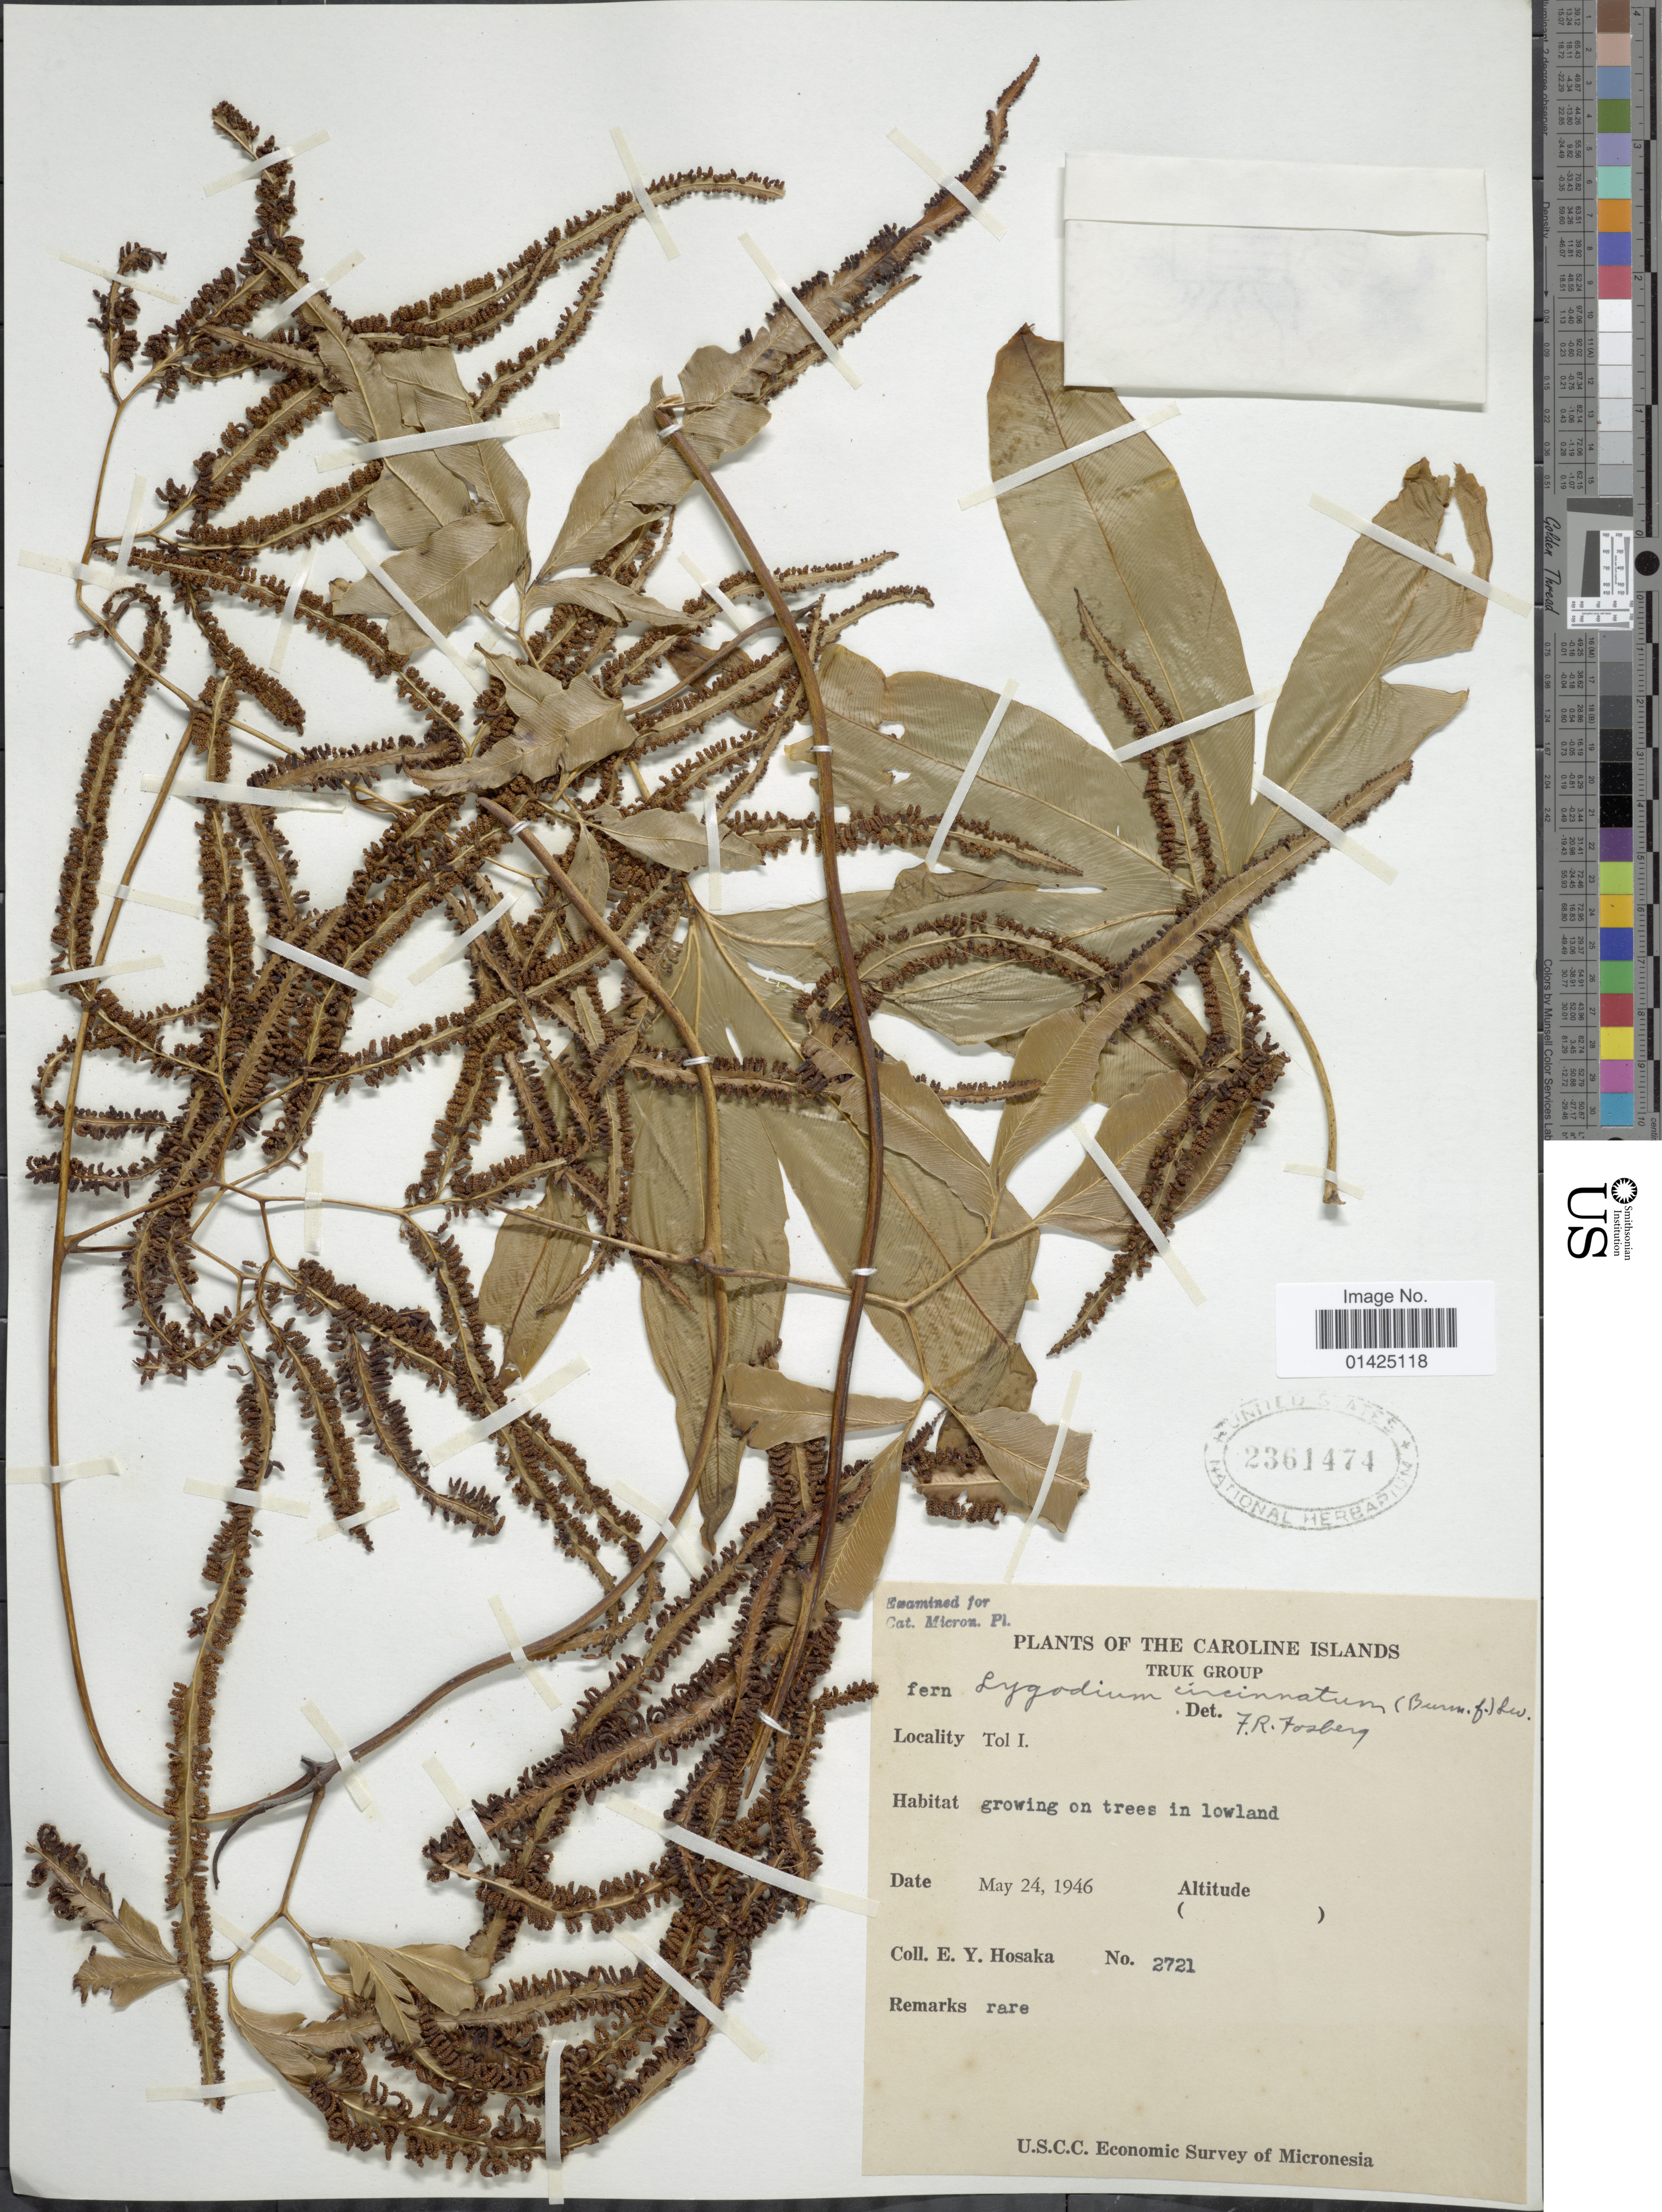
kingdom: Plantae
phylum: Tracheophyta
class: Polypodiopsida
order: Schizaeales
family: Lygodiaceae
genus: Lygodium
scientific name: Lygodium circinnatum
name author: (Burm. f.) Sw.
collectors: E. Y. Hosaka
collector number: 2721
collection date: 1946-05-24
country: Micronesia, Federated States of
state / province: Truk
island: Tol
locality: Tol I.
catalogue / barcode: US 2361474